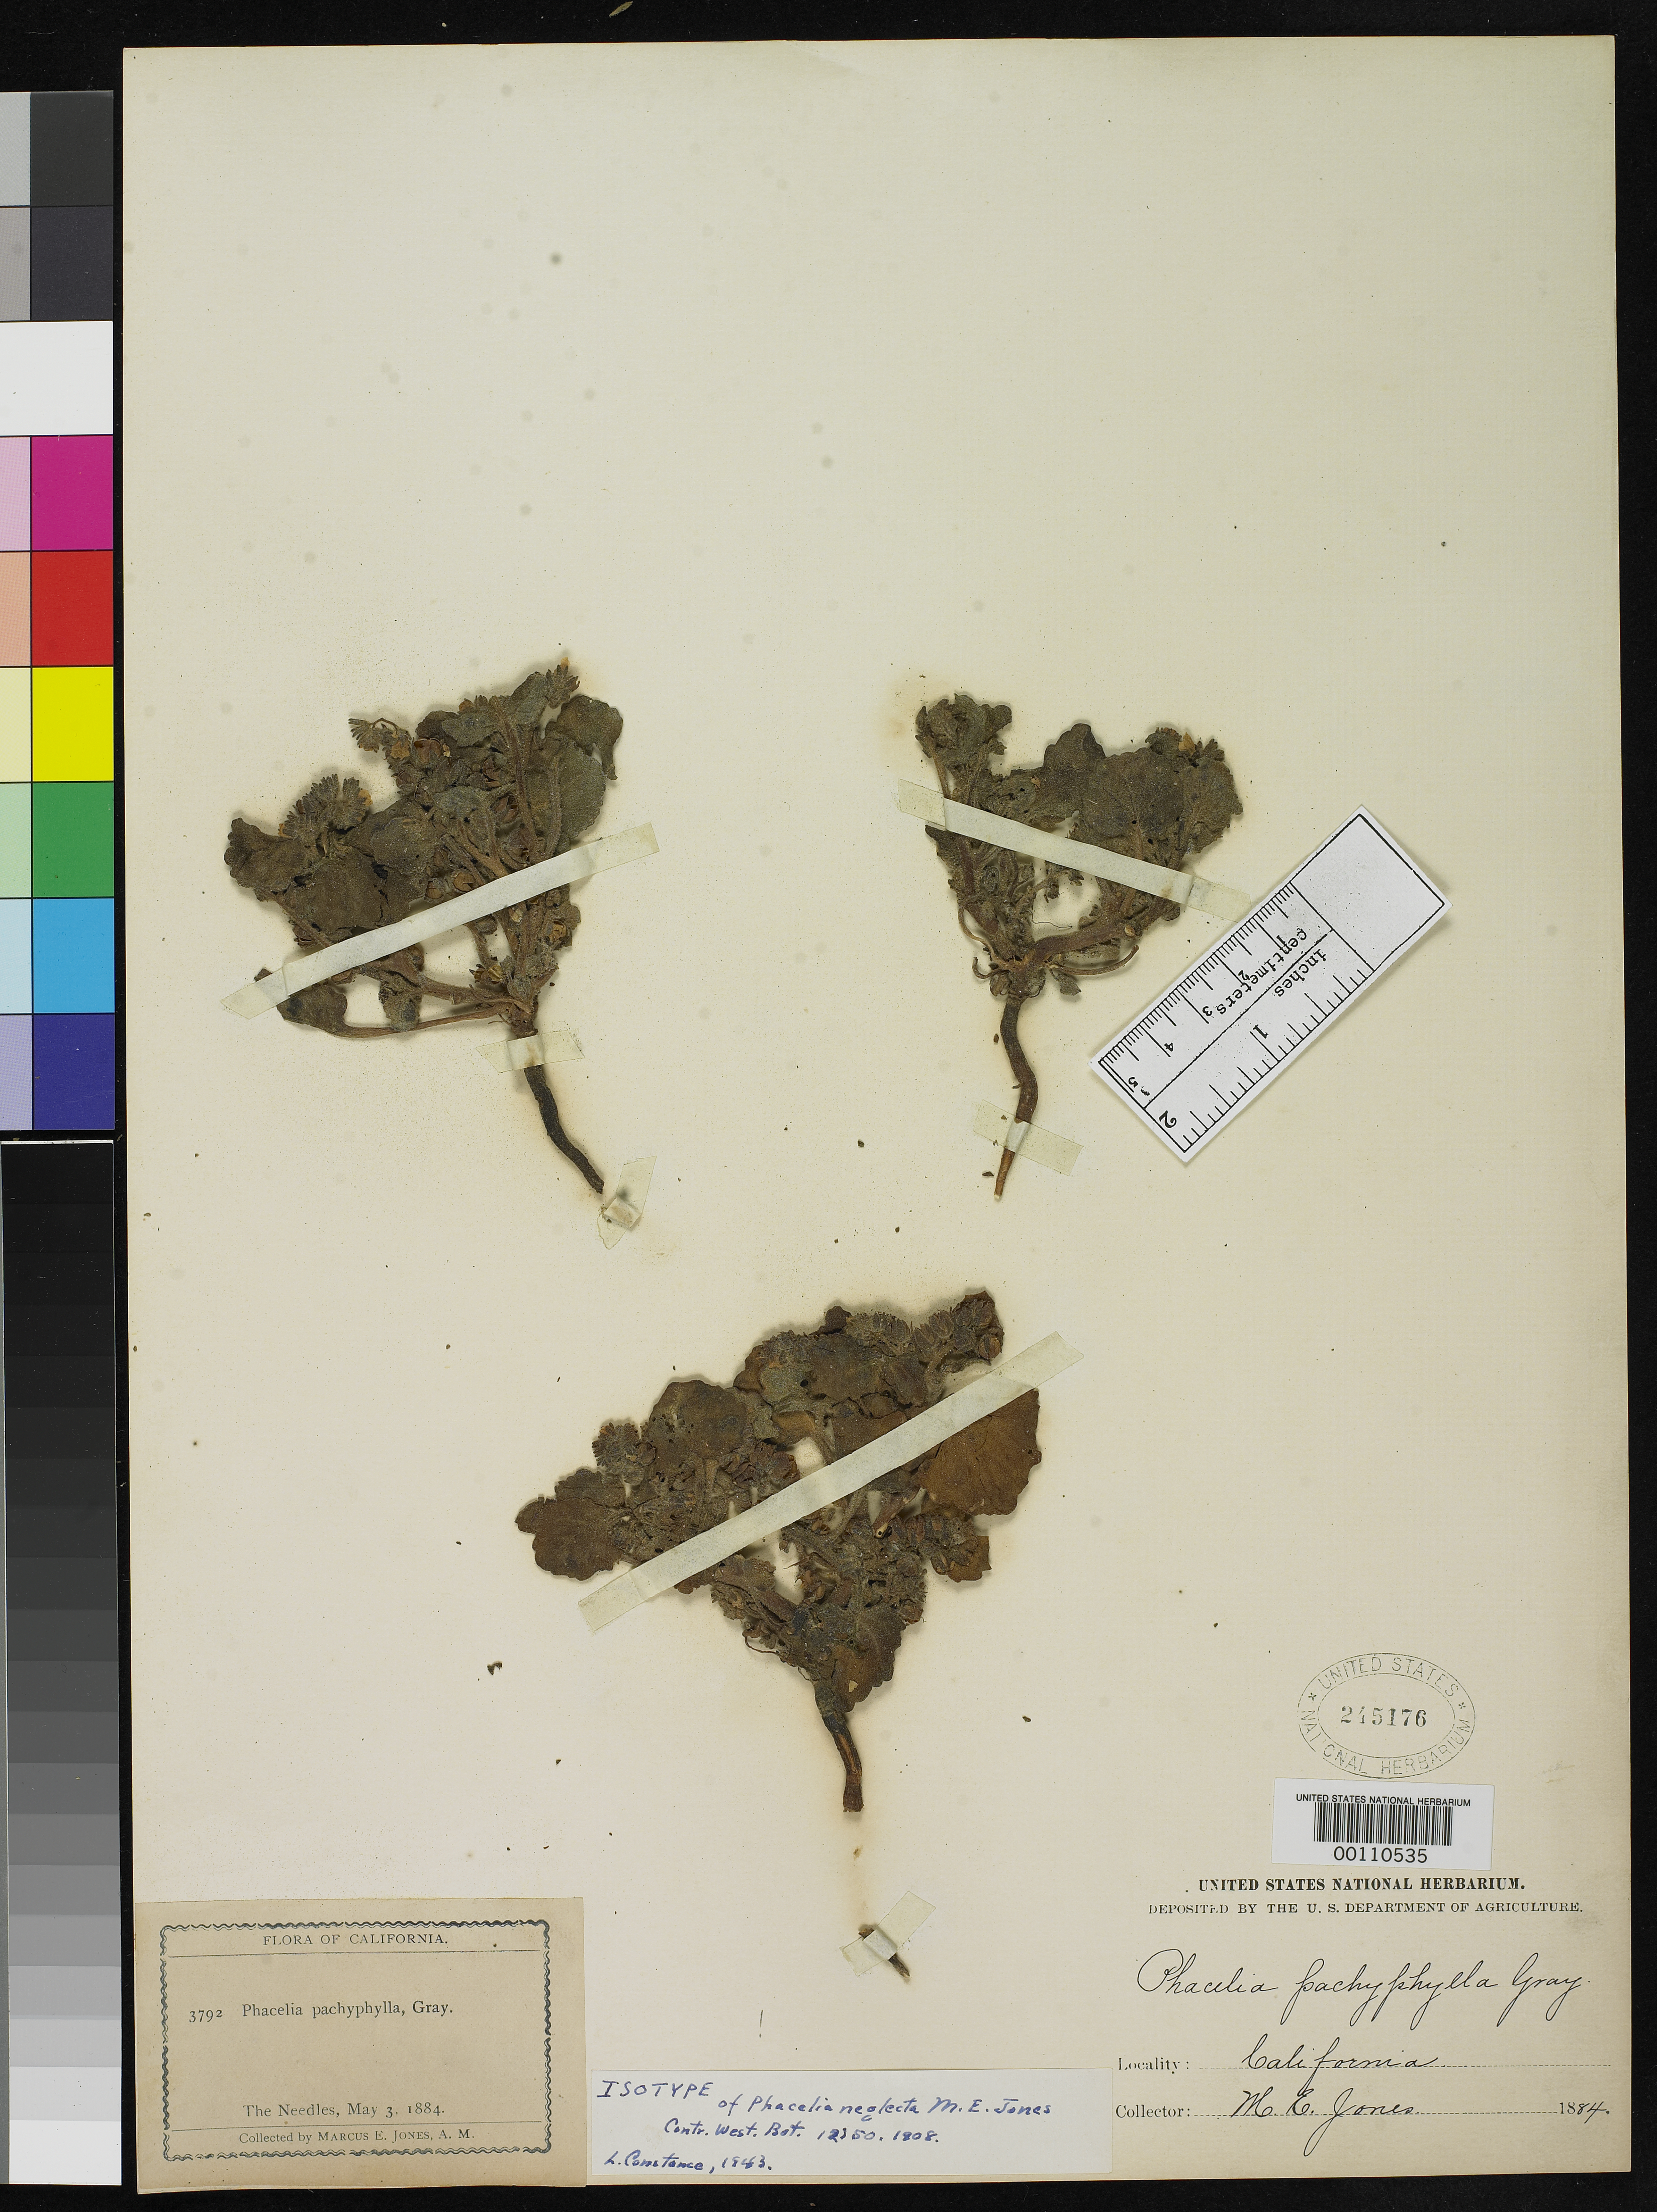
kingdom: Plantae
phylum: Tracheophyta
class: Magnoliopsida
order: Boraginales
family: Hydrophyllaceae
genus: Phacelia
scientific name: Phacelia neglecta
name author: M.E. Jones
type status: Isotype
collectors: M. E. Jones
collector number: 3792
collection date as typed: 03 May 1884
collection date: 1884-05-03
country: United States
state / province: California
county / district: San Bernardino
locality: The Needles.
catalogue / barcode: US 245176